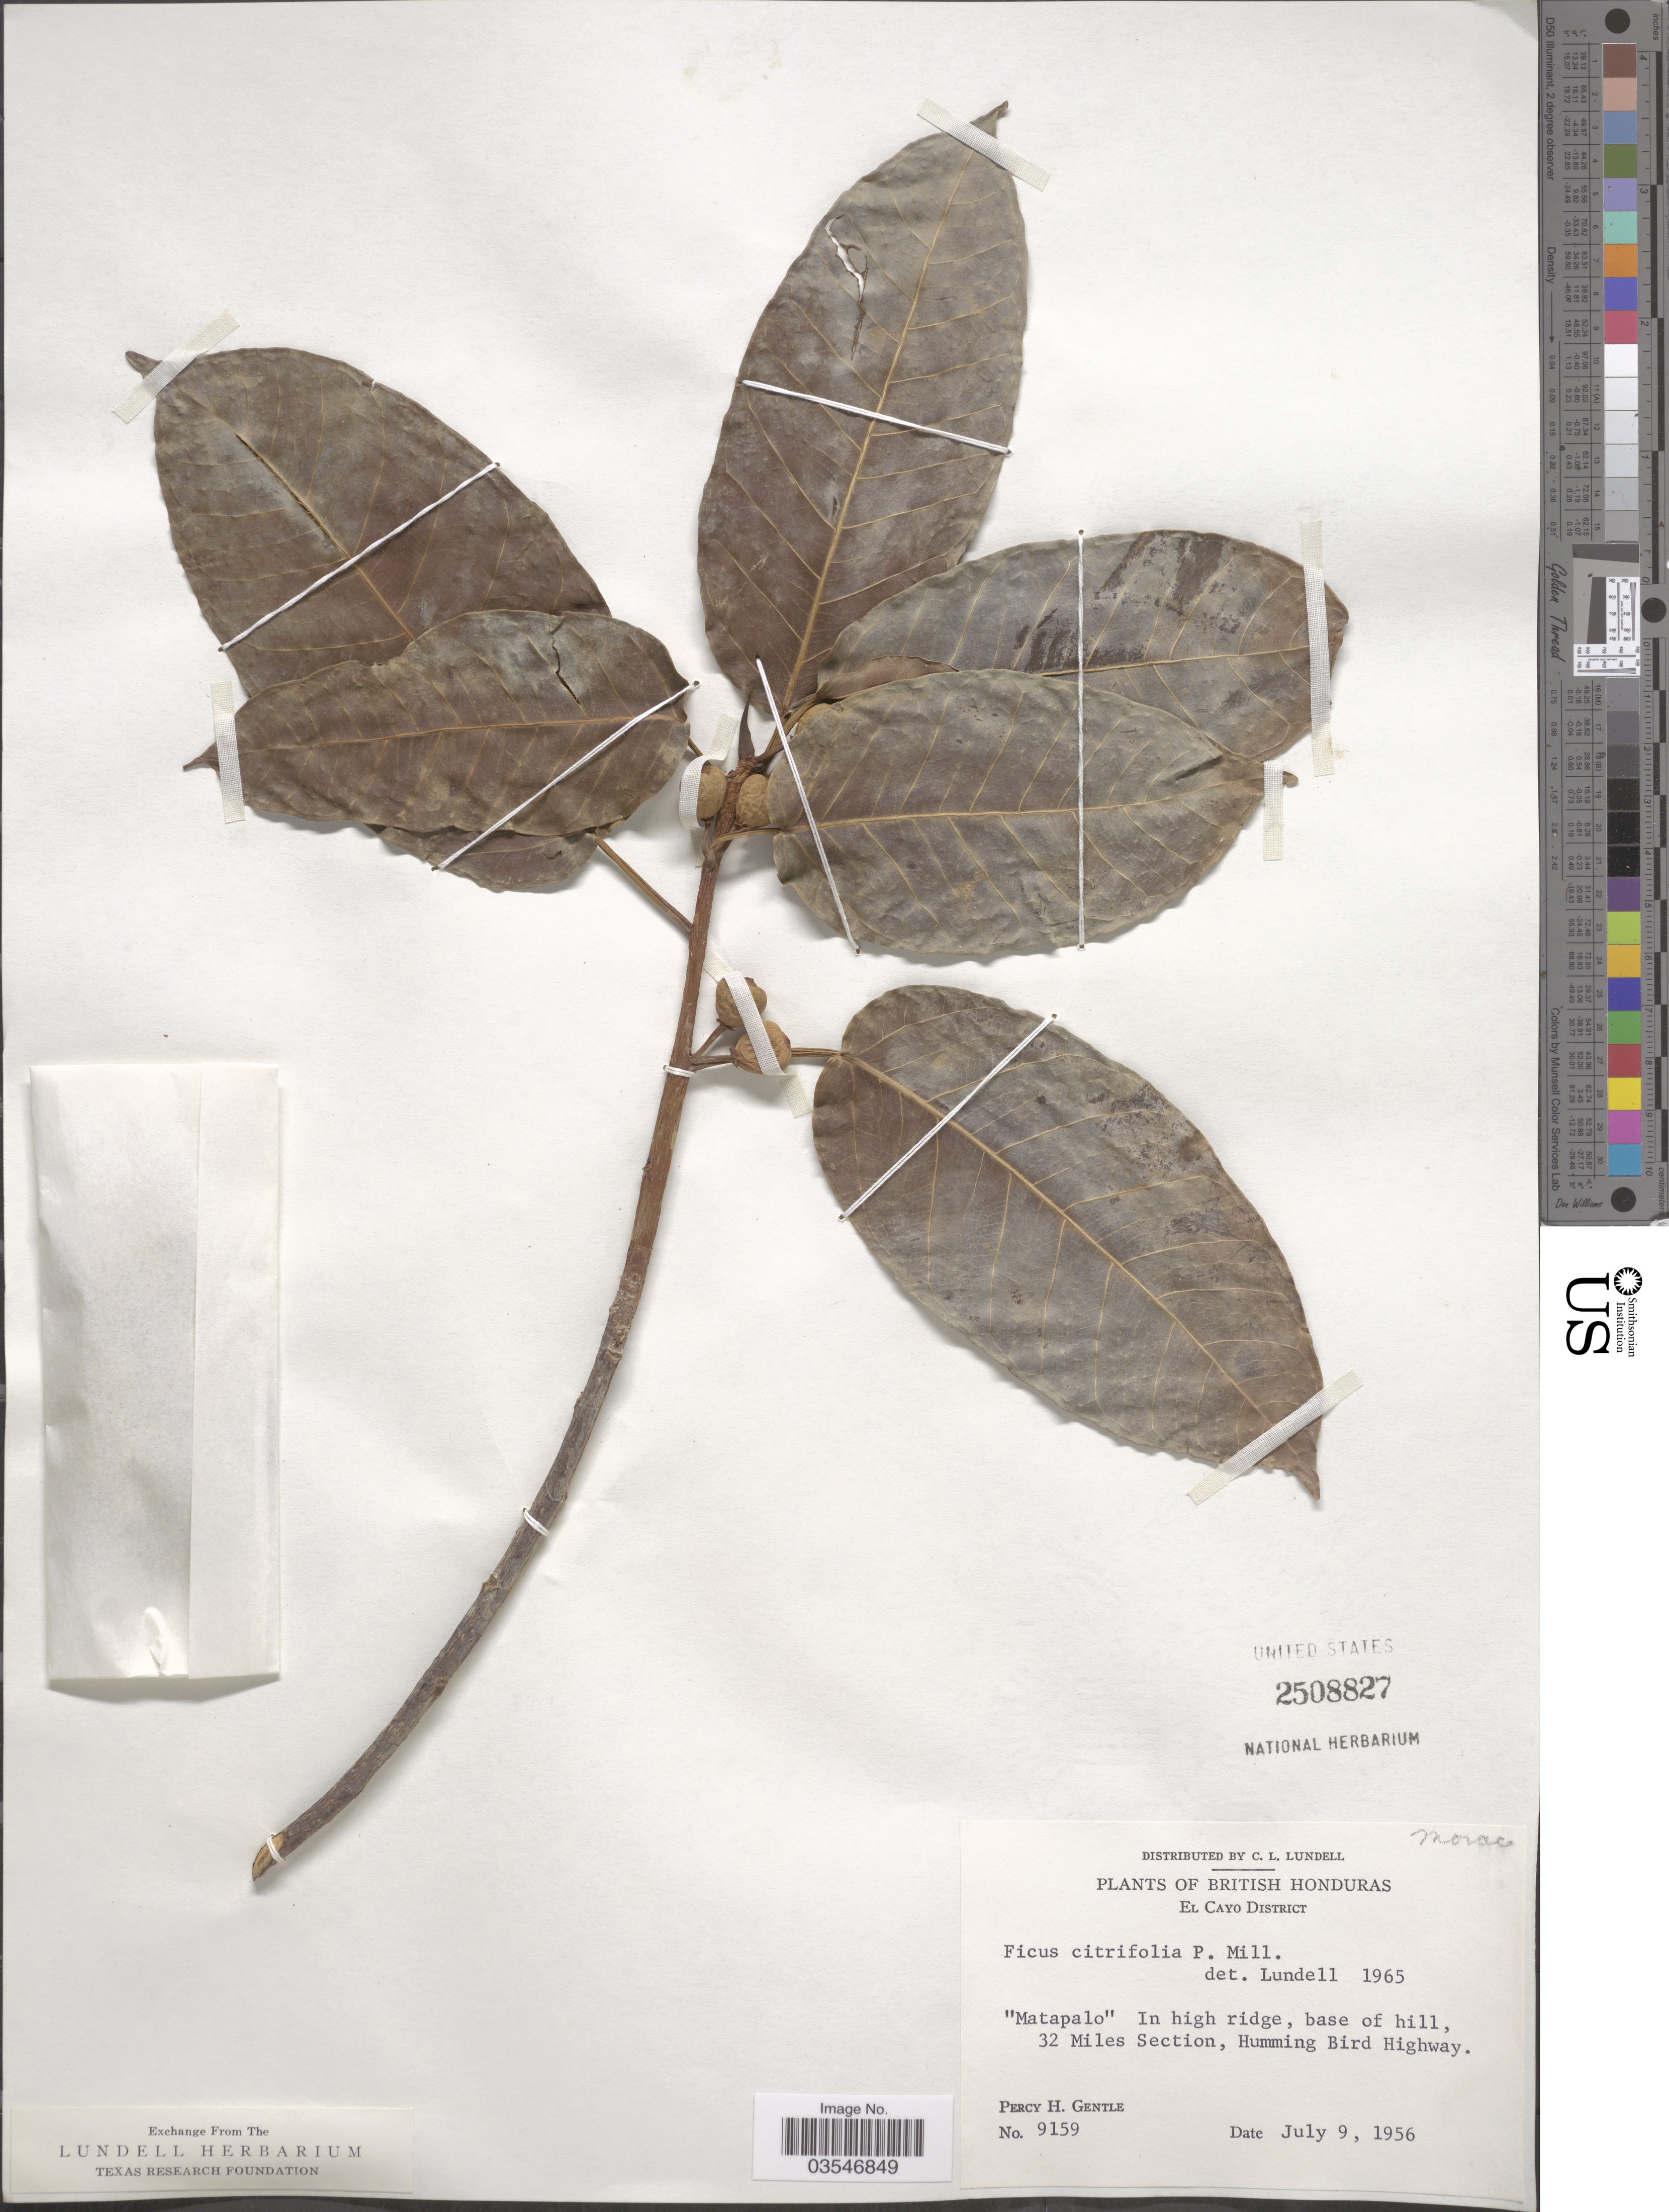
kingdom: Plantae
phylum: Tracheophyta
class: Magnoliopsida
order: Rosales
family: Moraceae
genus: Ficus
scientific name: Ficus citrifolia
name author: Mill.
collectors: P. H. Gentle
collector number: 9159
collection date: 1956-07-09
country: Belize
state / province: Cayo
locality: British Honduras. El Cayo District. 32 miles Section, Humming Bird Highway.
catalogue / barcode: US 2508827